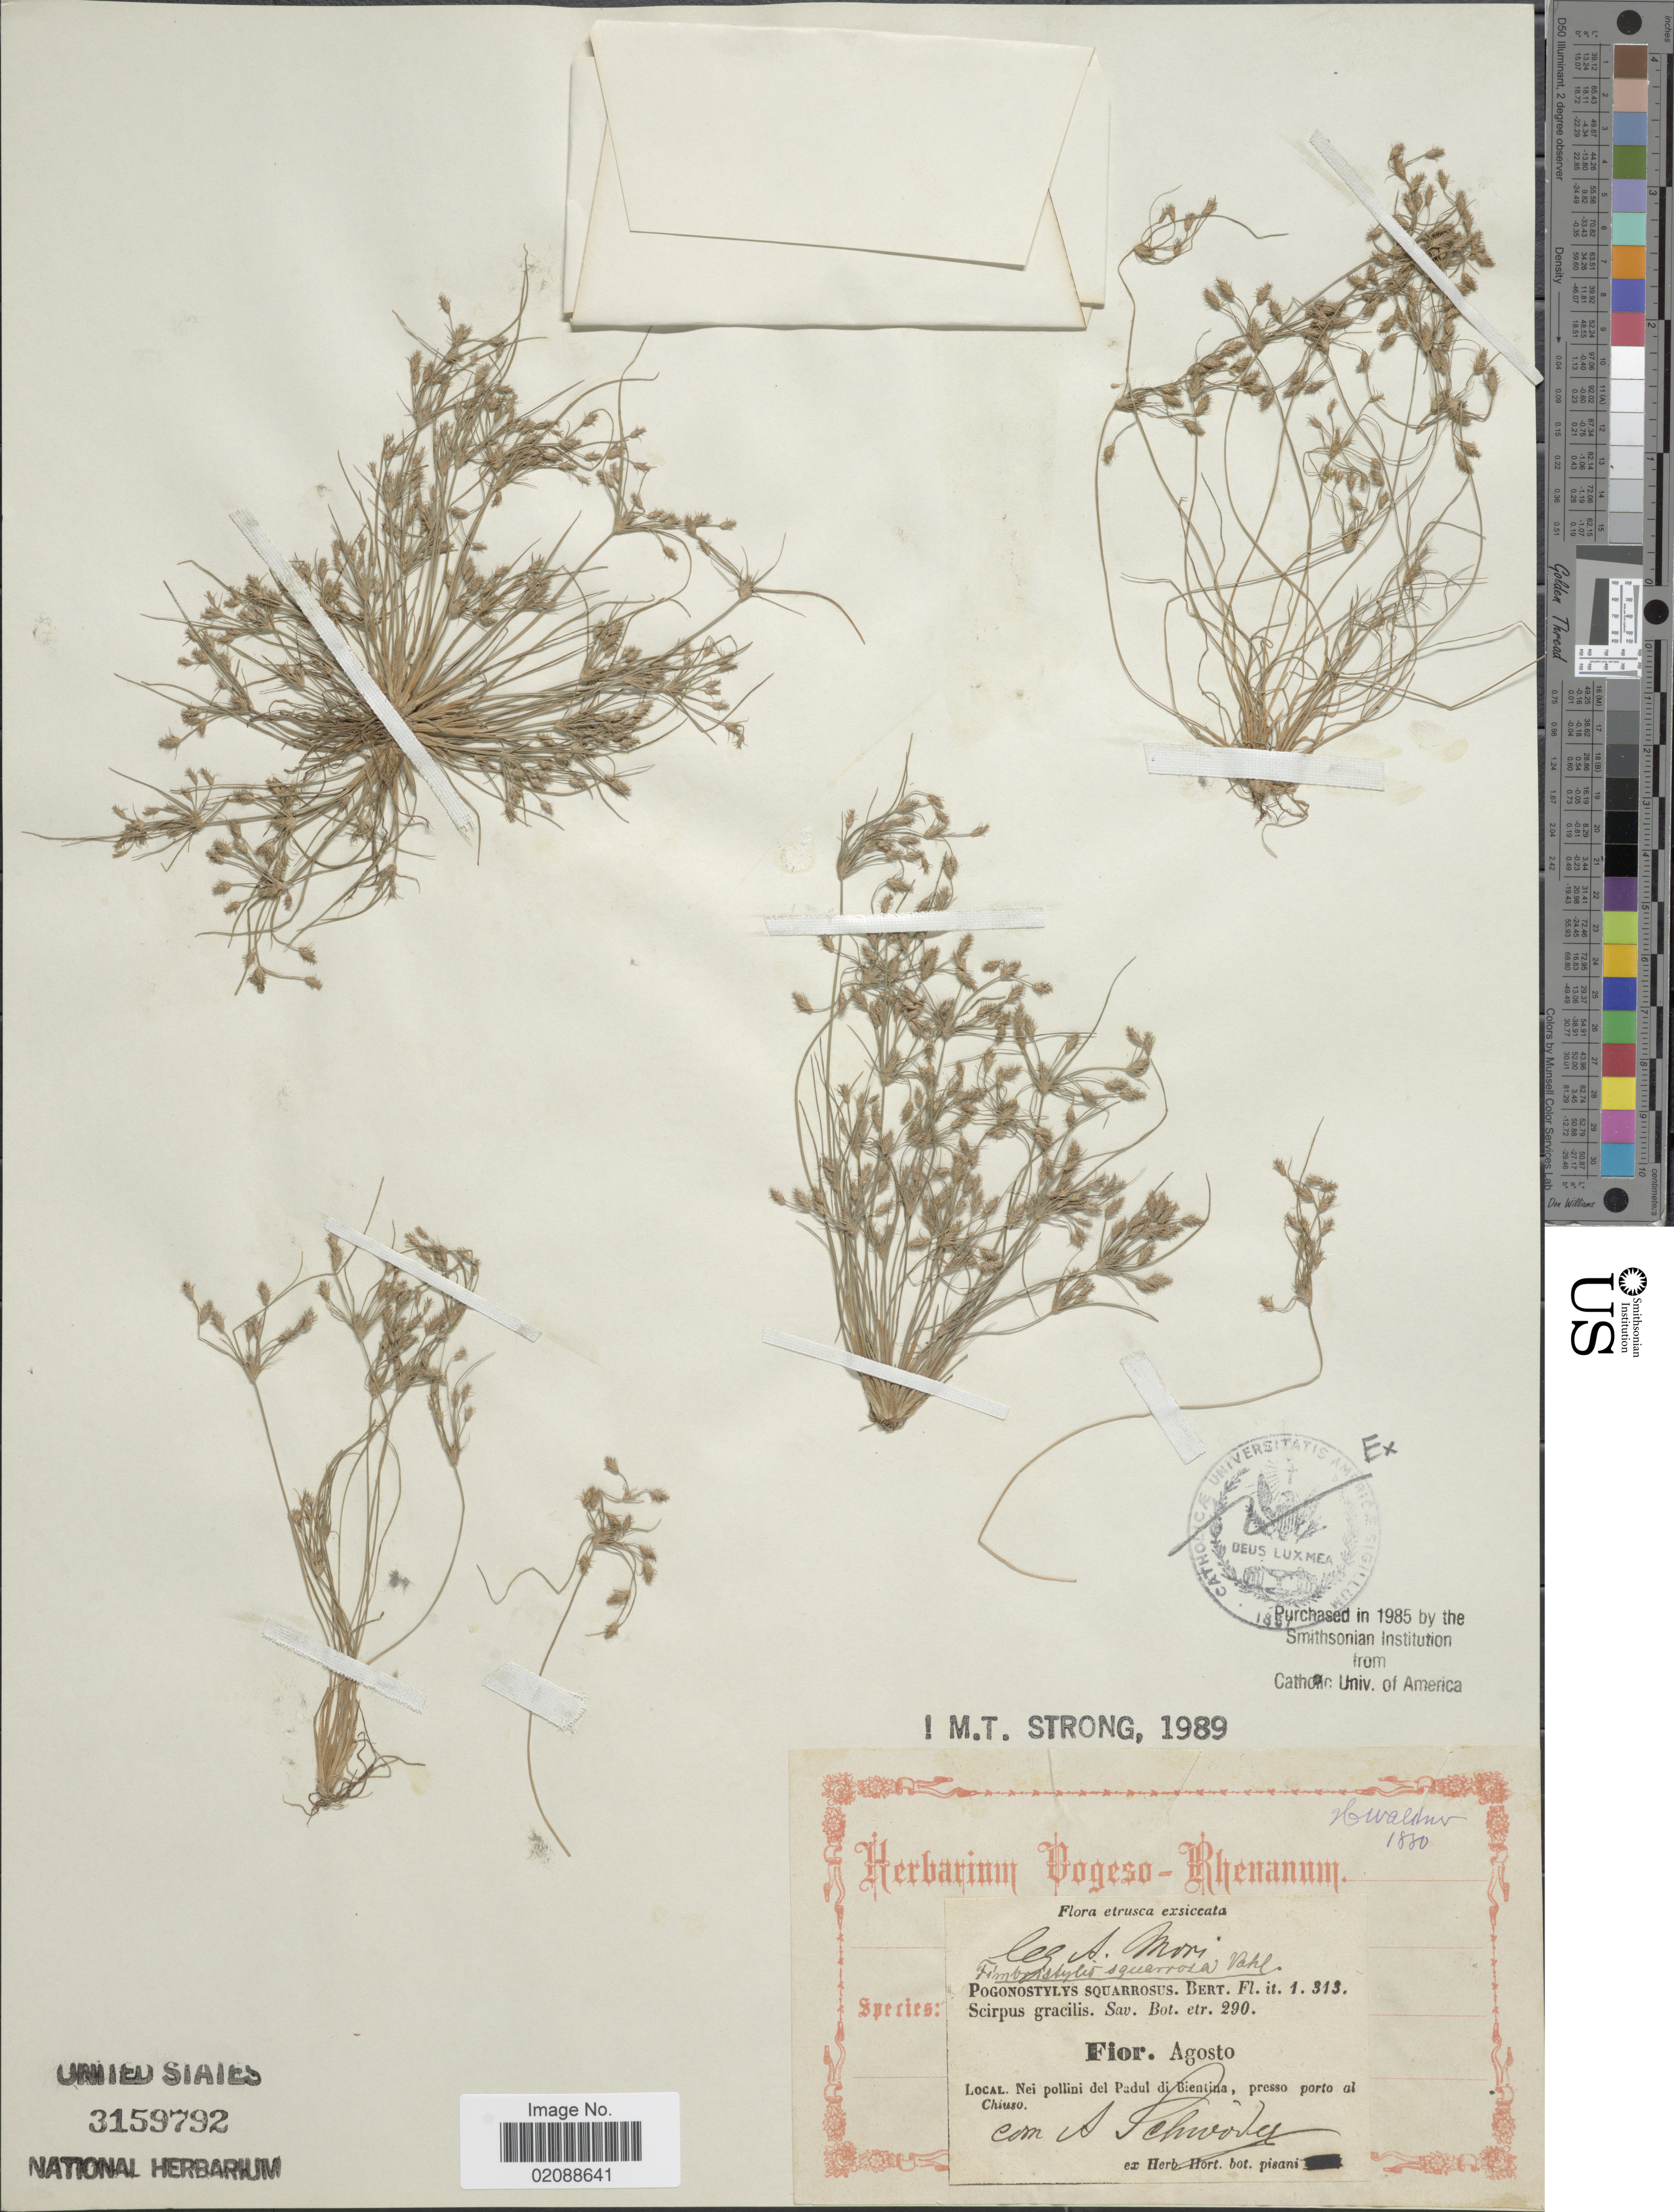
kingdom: Plantae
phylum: Tracheophyta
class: Liliopsida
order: Poales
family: Cyperaceae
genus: Fimbristylis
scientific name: Fimbristylis squarrosa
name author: Vahl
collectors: ex herb. Hort. Bot. Pisani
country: Italy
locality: Nei pollini del Padul di Bientina, presso porto al Chiuso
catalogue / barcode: US 3159792